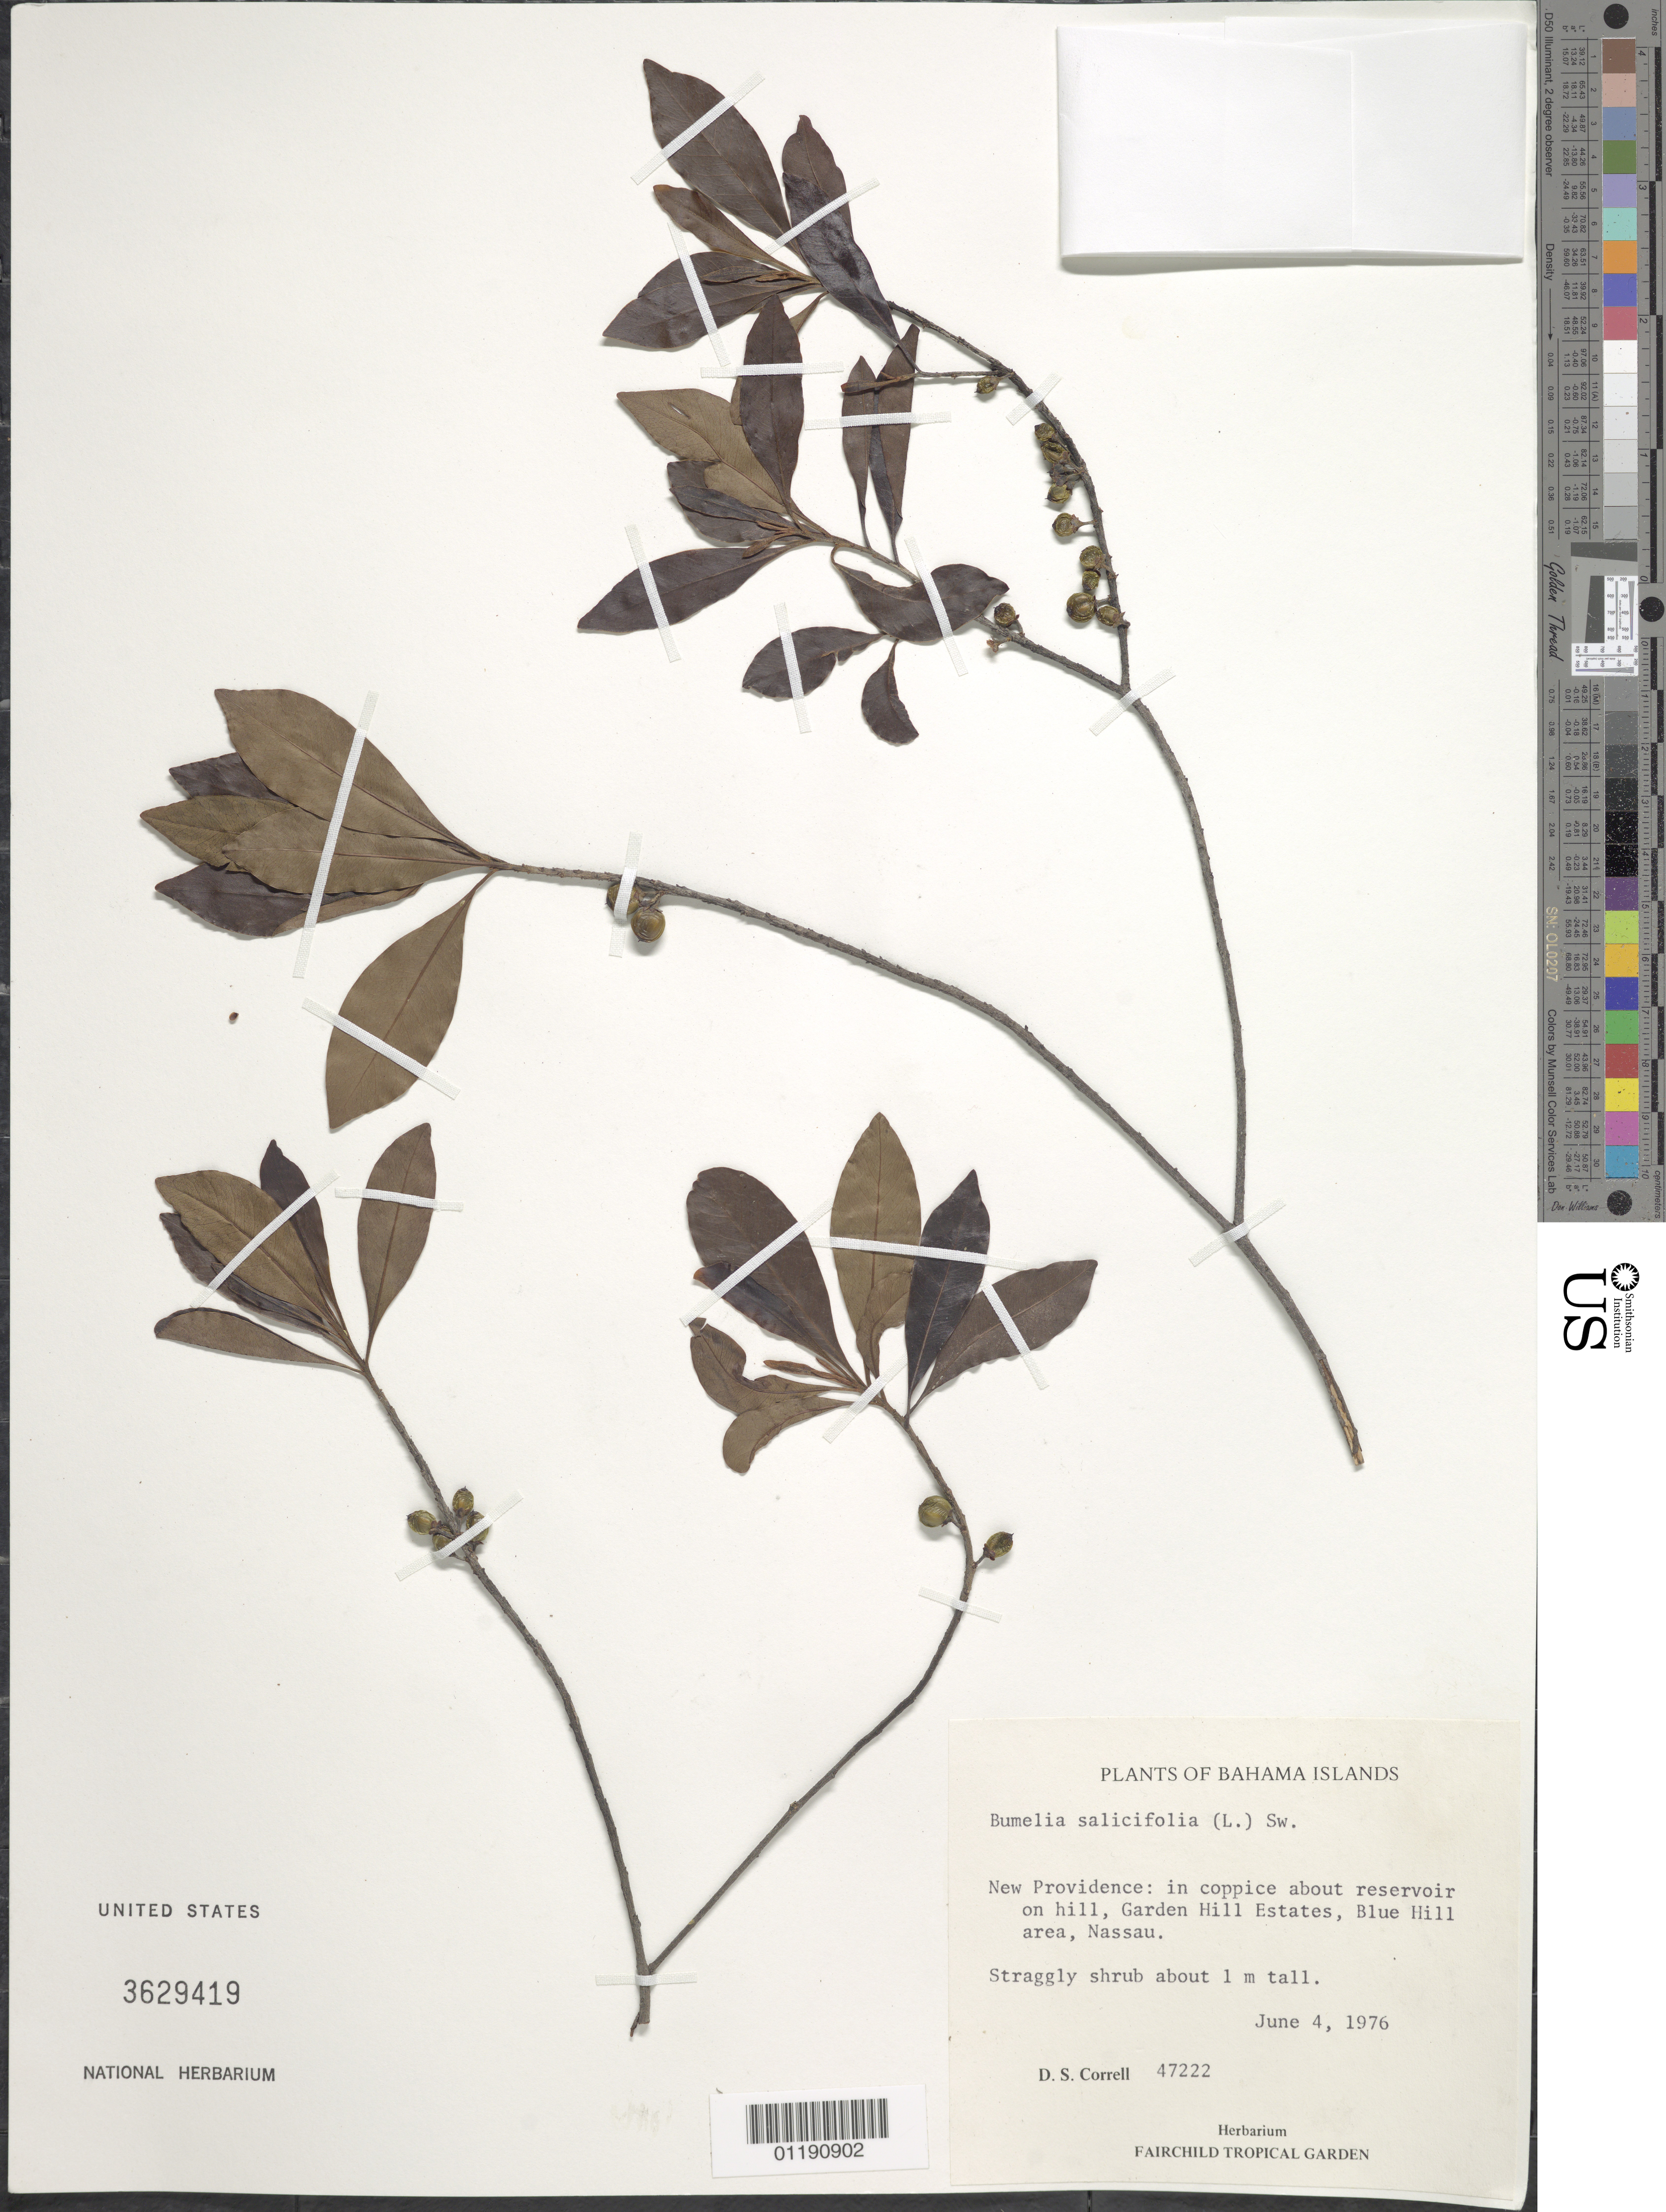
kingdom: Plantae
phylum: Tracheophyta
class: Magnoliopsida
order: Ericales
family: Sapotaceae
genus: Bumelia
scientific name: Bumelia salicifolia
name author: (L.) Sw.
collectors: D. S. Correll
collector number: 47222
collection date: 1976-06-04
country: Bahamas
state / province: New Providence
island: New Providence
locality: New Providence: in coppice about reservoir on hill Garden Hill Estates, Blue Hill area, Nassau.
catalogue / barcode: US 3629419